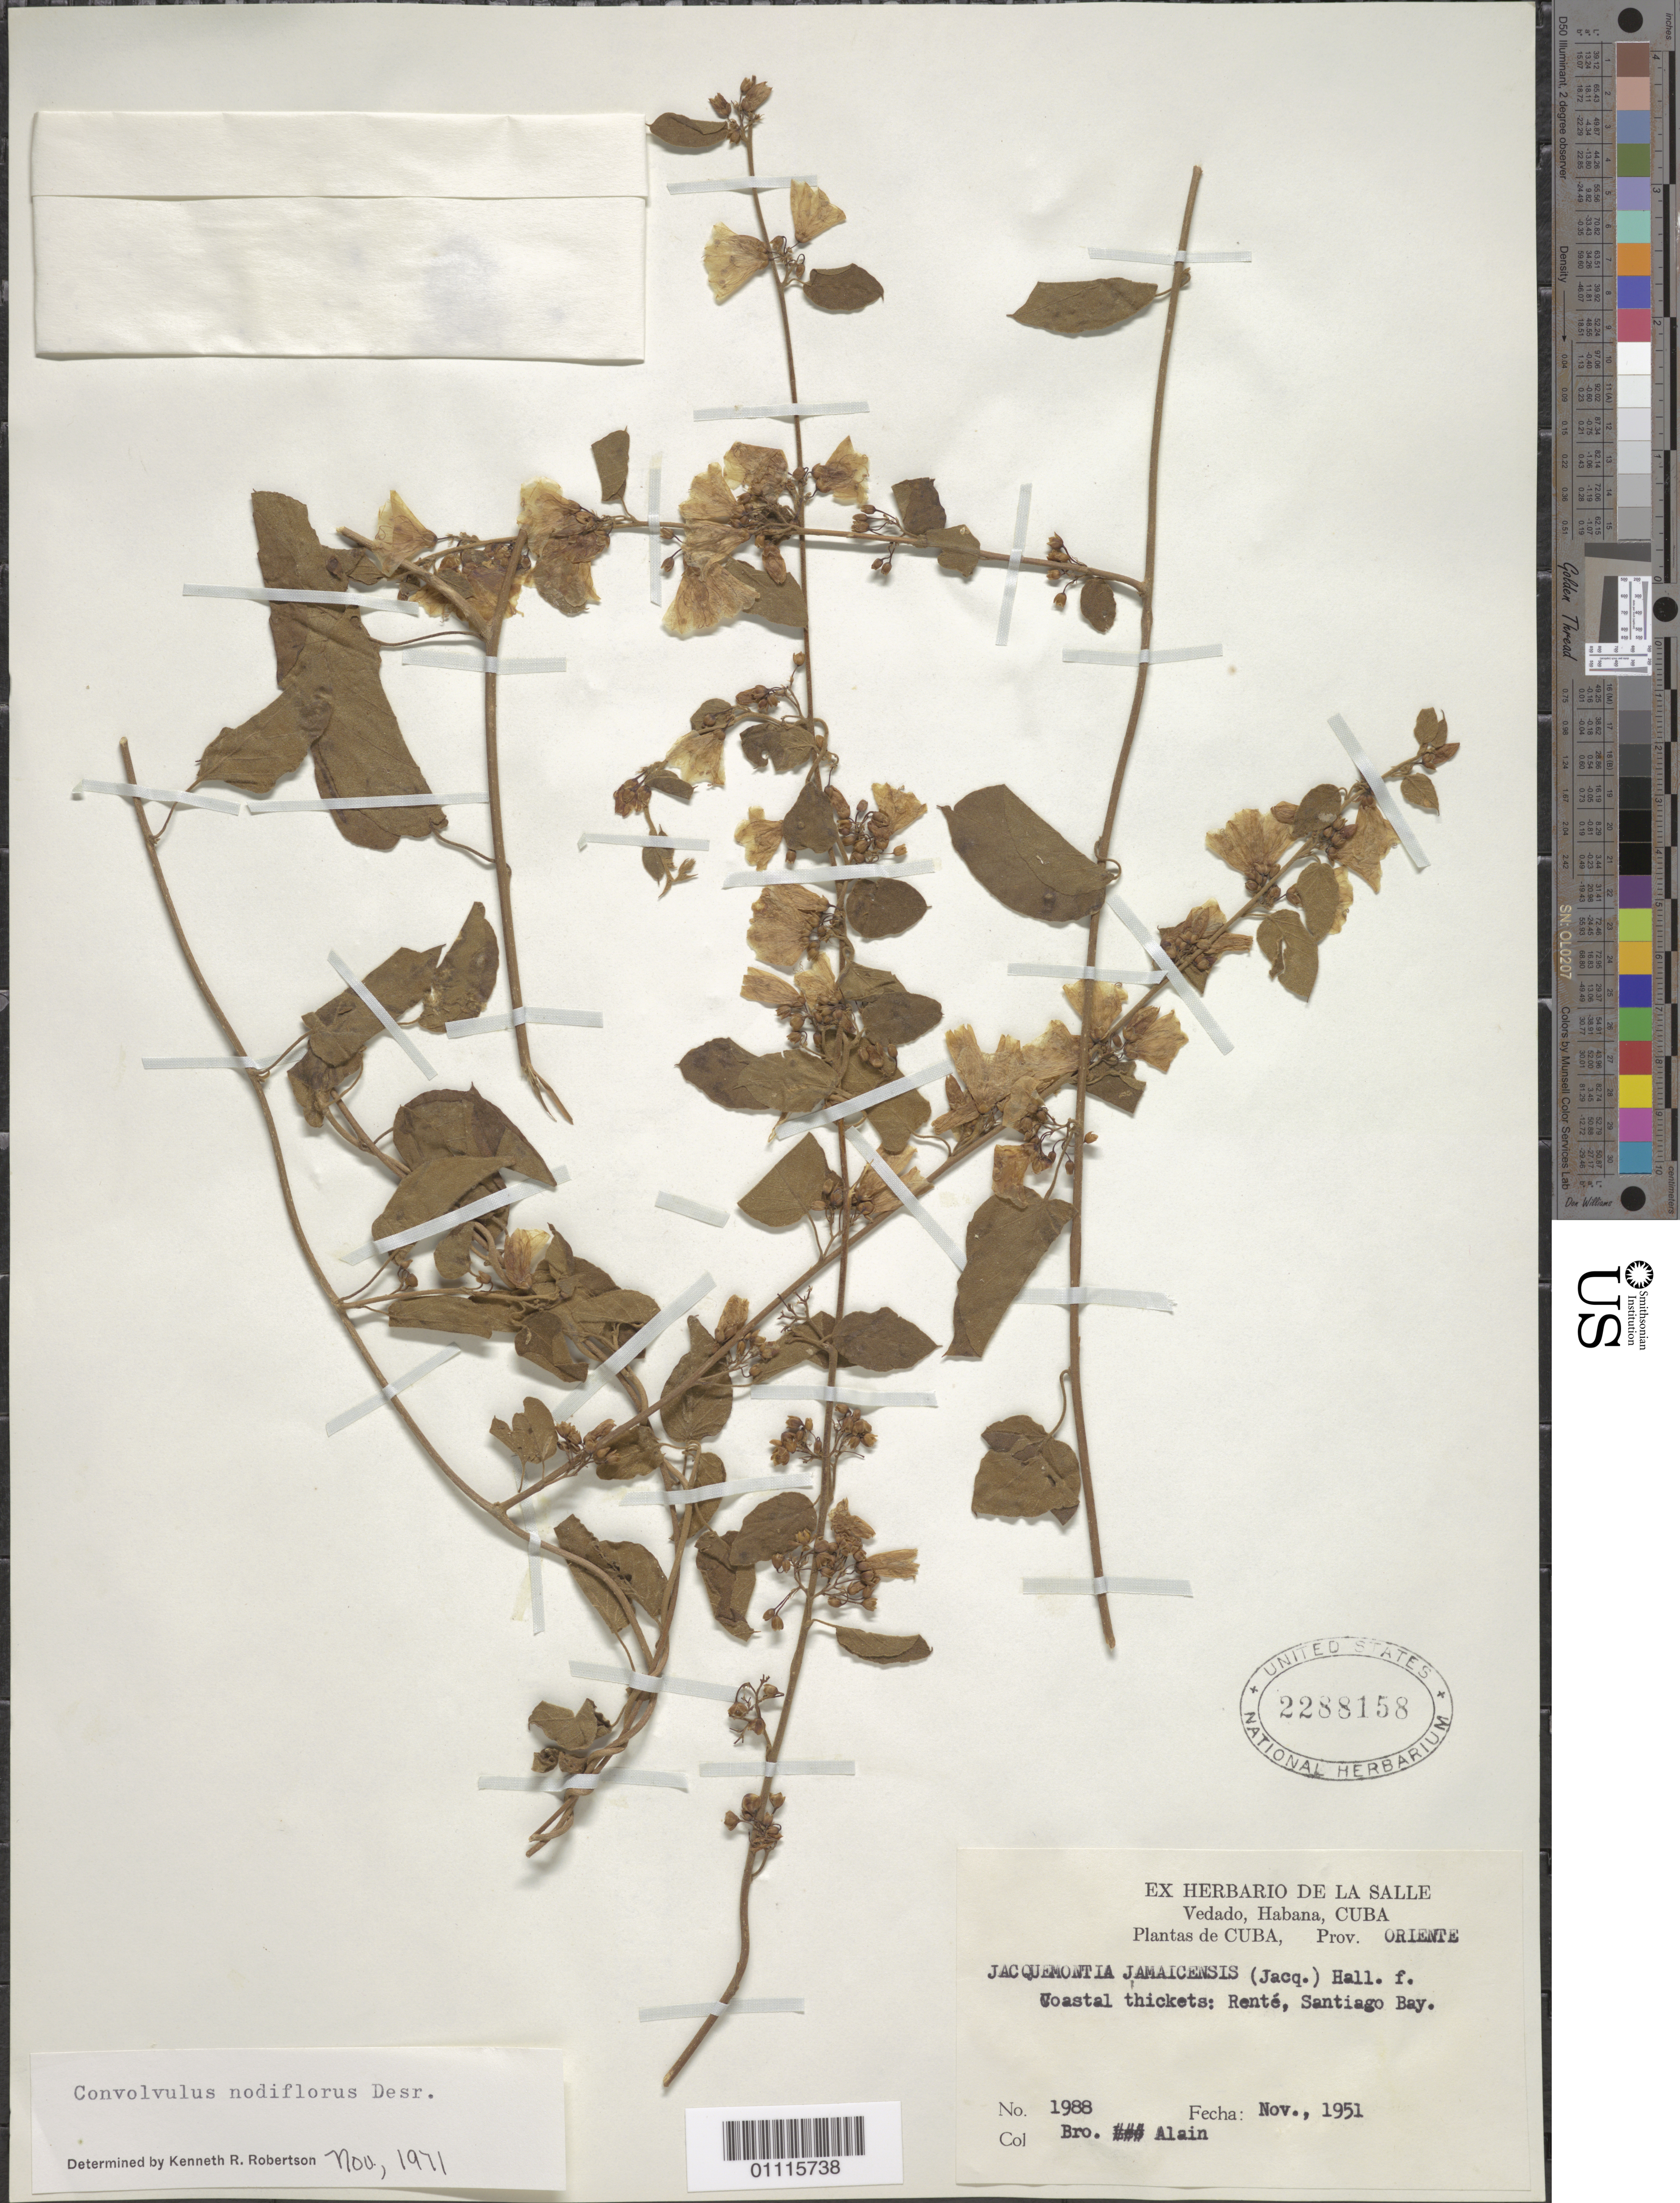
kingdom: Plantae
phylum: Tracheophyta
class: Magnoliopsida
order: Solanales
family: Convolvulaceae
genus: Convolvulus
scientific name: Convolvulus nodiflorus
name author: Desr.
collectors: A. H. Liogier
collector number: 1988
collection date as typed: Nov 1951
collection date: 1951-11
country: Cuba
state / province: Santiago de Cuba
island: Cuba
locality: Coastal thickets: Rente, Santiago Bay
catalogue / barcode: US 2288158